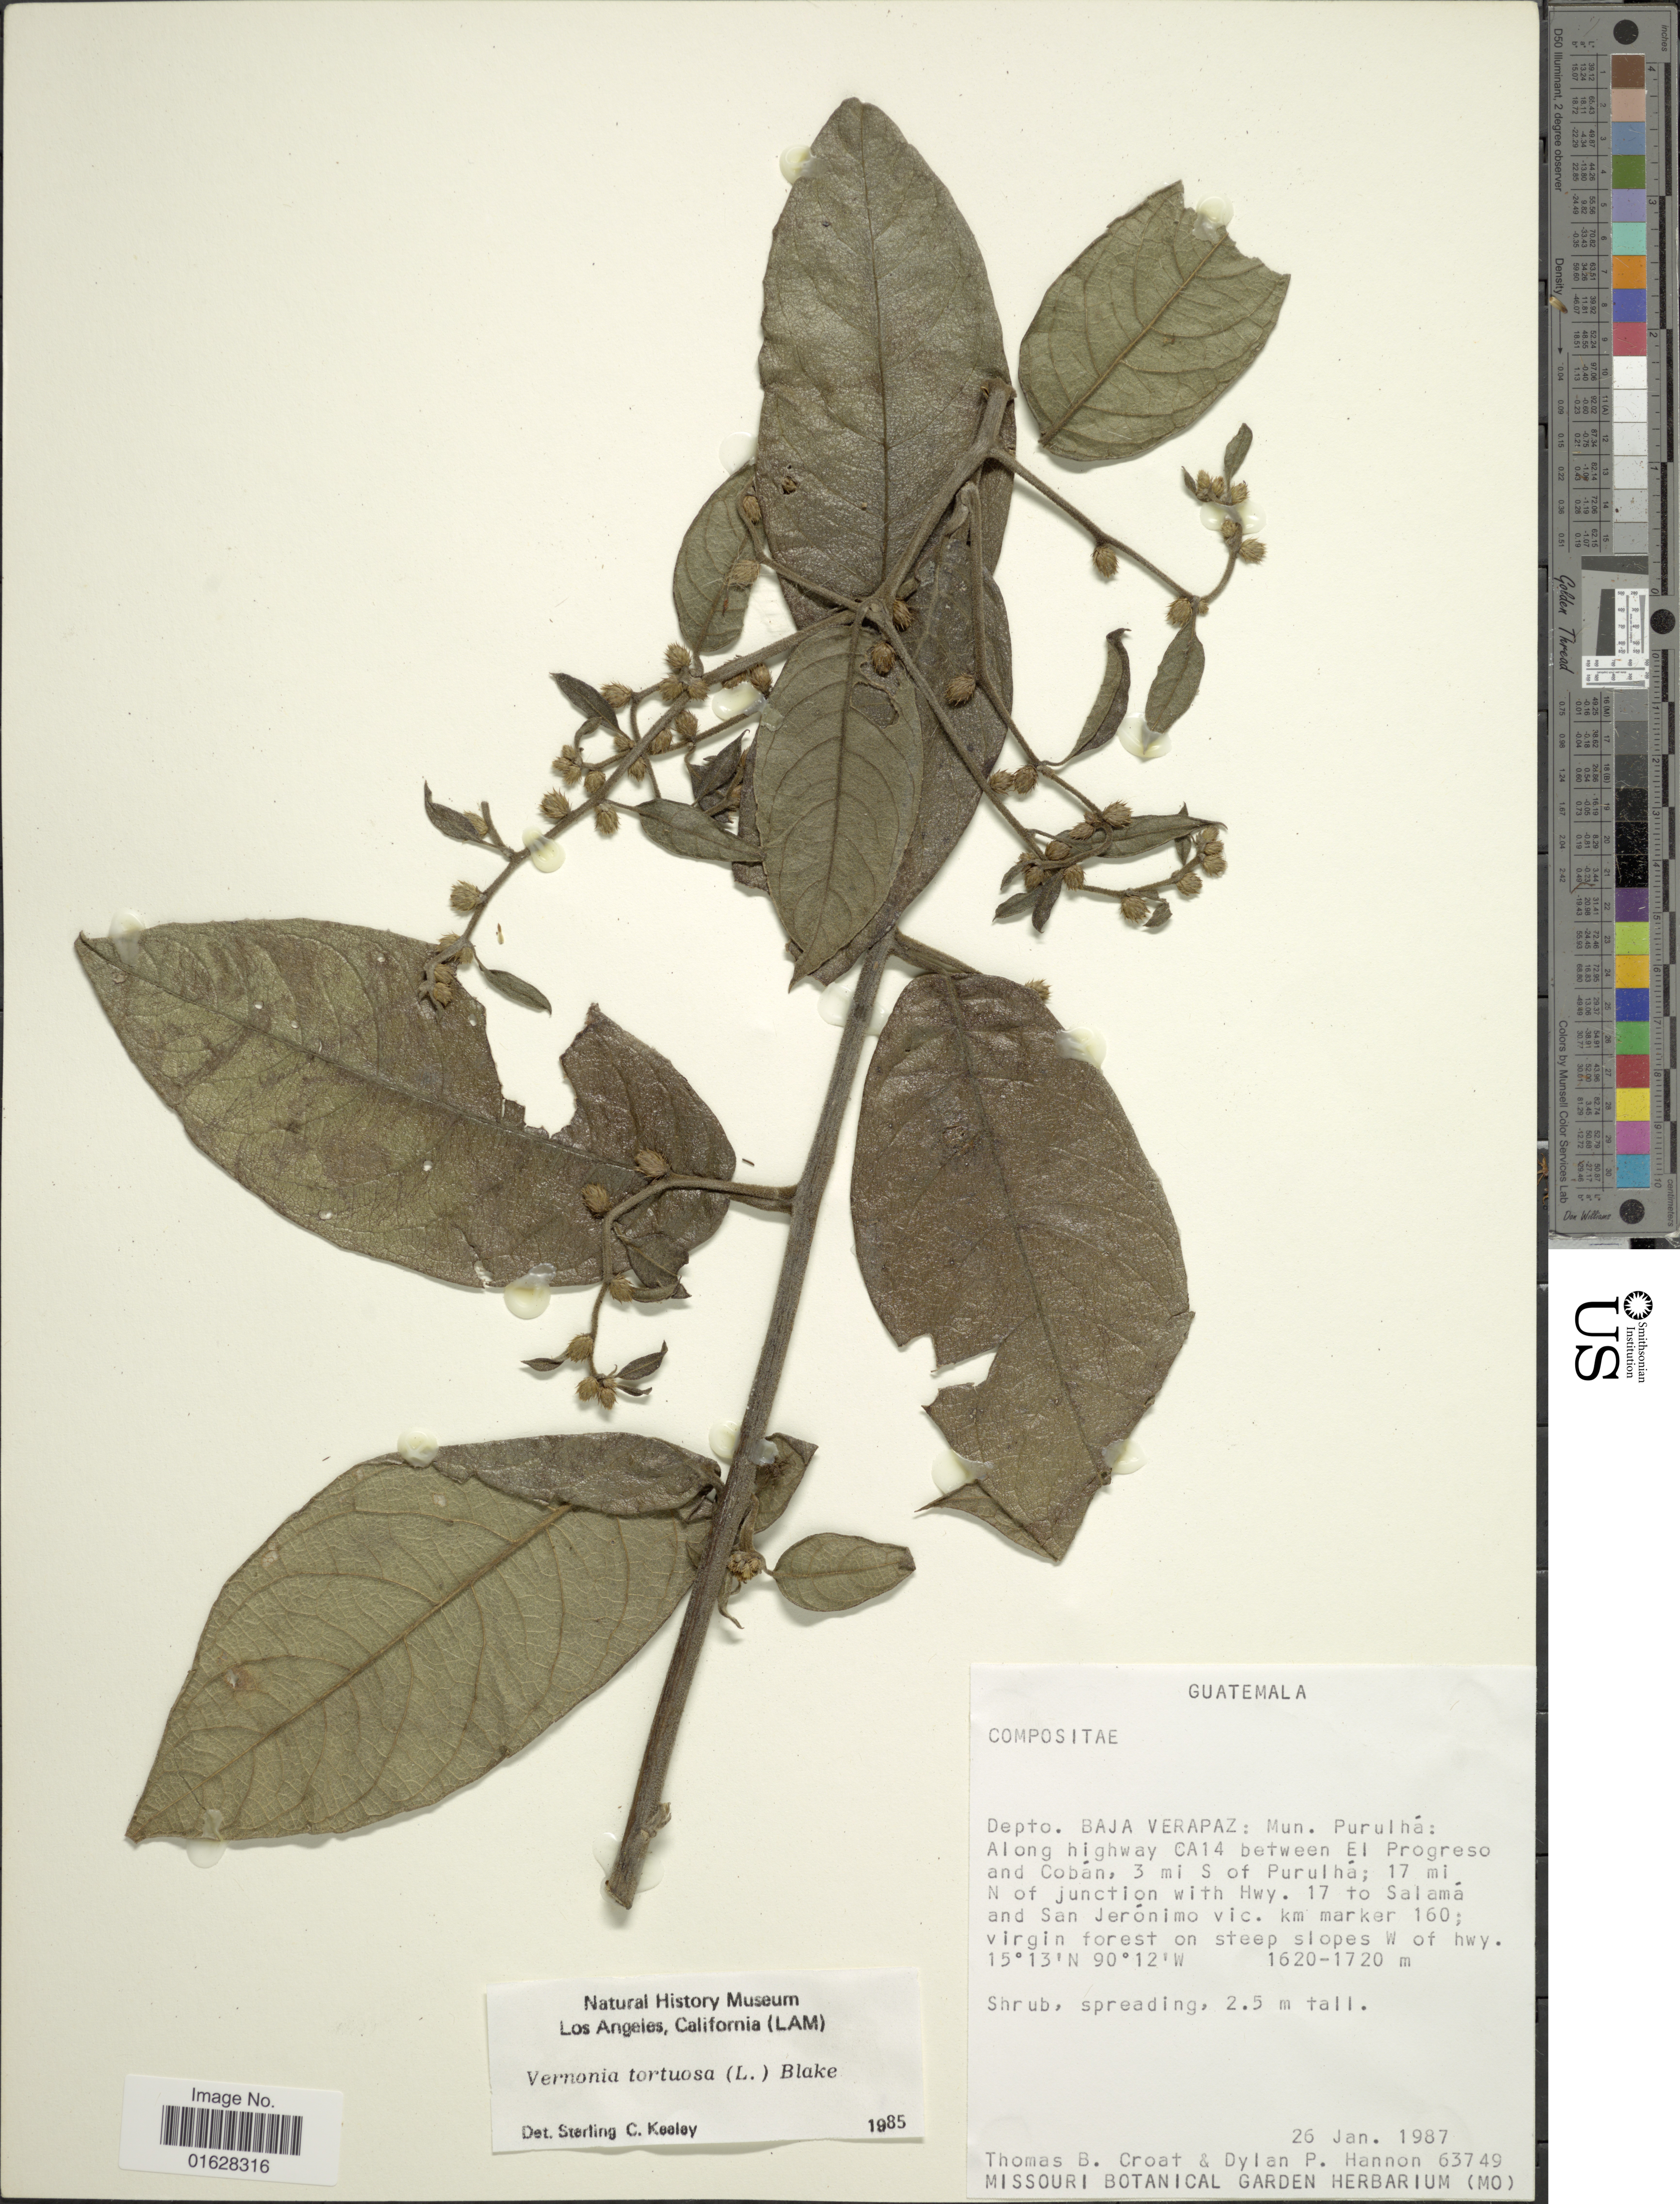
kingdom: Plantae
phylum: Tracheophyta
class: Magnoliopsida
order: Asterales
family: Asteraceae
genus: Lepidaploa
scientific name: Lepidaploa tortuosa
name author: (L.) H. Rob.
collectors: T. B. Croat & D. Hannon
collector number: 63749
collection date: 1987-01-26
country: Guatemala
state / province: Baja Verapaz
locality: Depto. Baja Verapaz, Mun. Purulha, along Highway CA14 between El Progreso and Coban, 3 mi S of Purulha, 17 mi N of junction with Hwy 17 to Salama and San Jeronimo vic. km marker 160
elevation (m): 1620